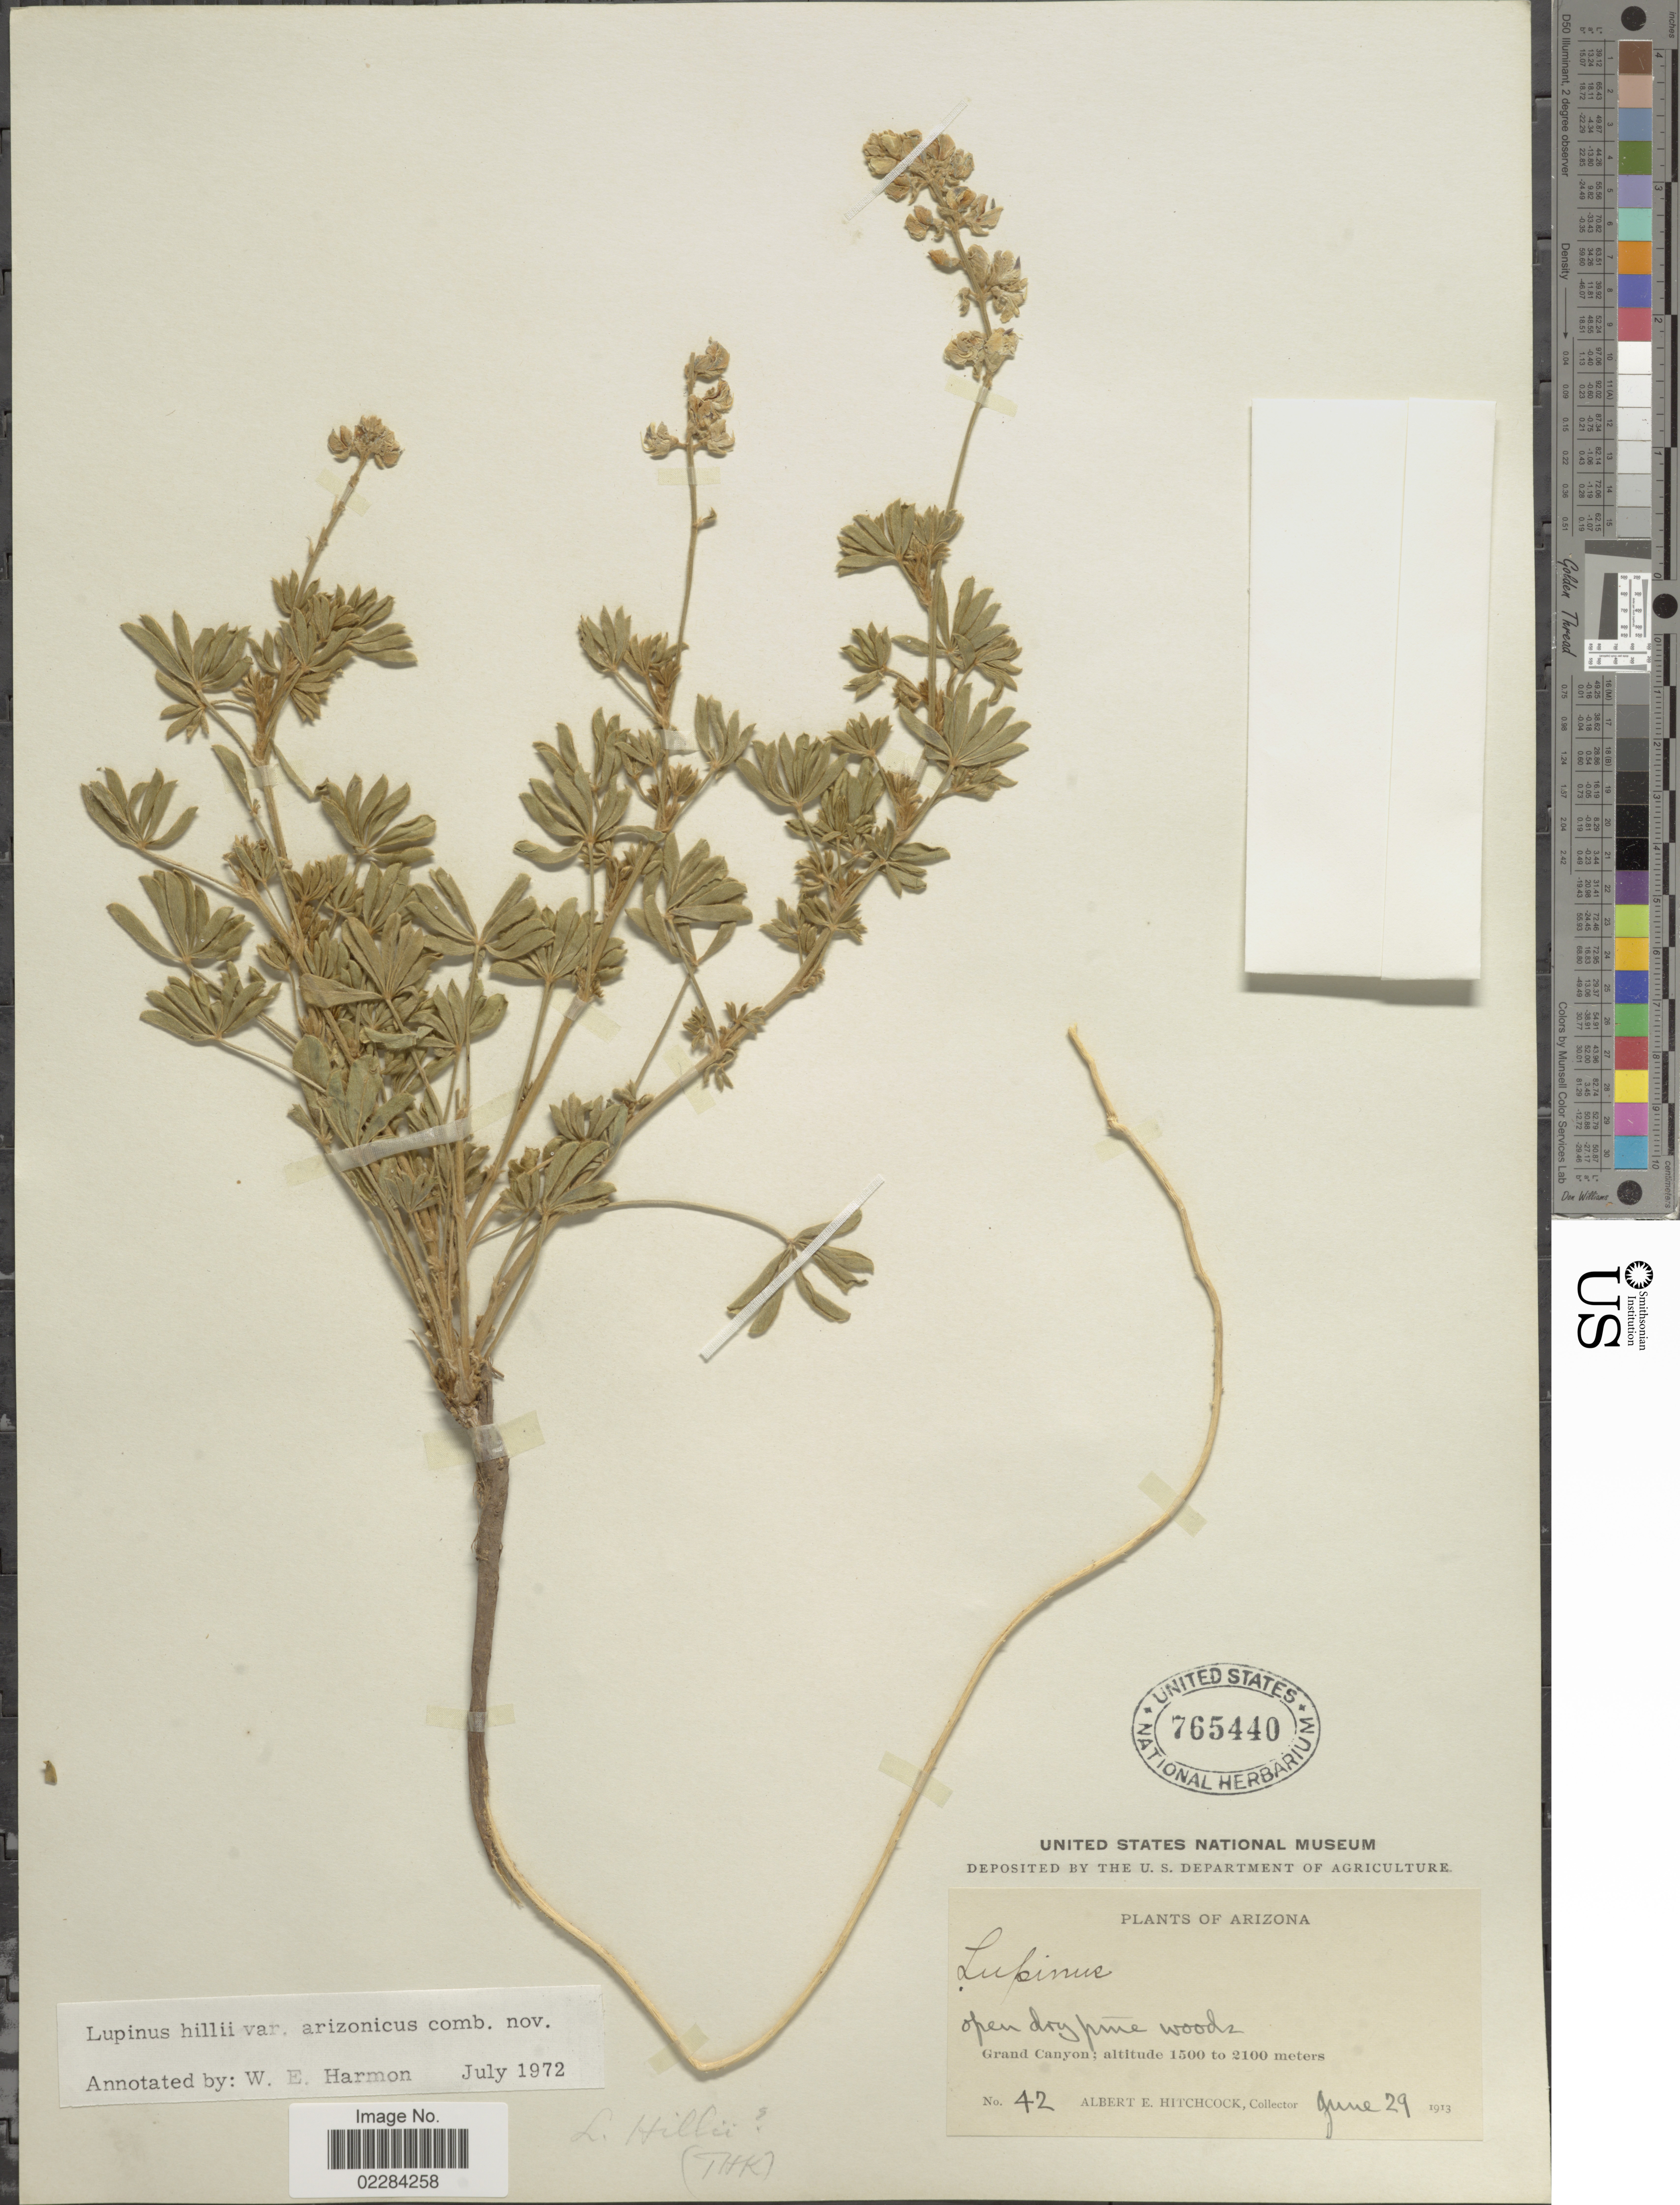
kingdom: Plantae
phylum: Tracheophyta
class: Magnoliopsida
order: Fabales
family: Fabaceae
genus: Lupinus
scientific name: Lupinus hillii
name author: Greene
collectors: A. Hitchcock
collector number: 42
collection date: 1913-06-29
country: United States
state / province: Arizona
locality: Grand Canyon. open dry pine woods.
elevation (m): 1500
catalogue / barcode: US 765440